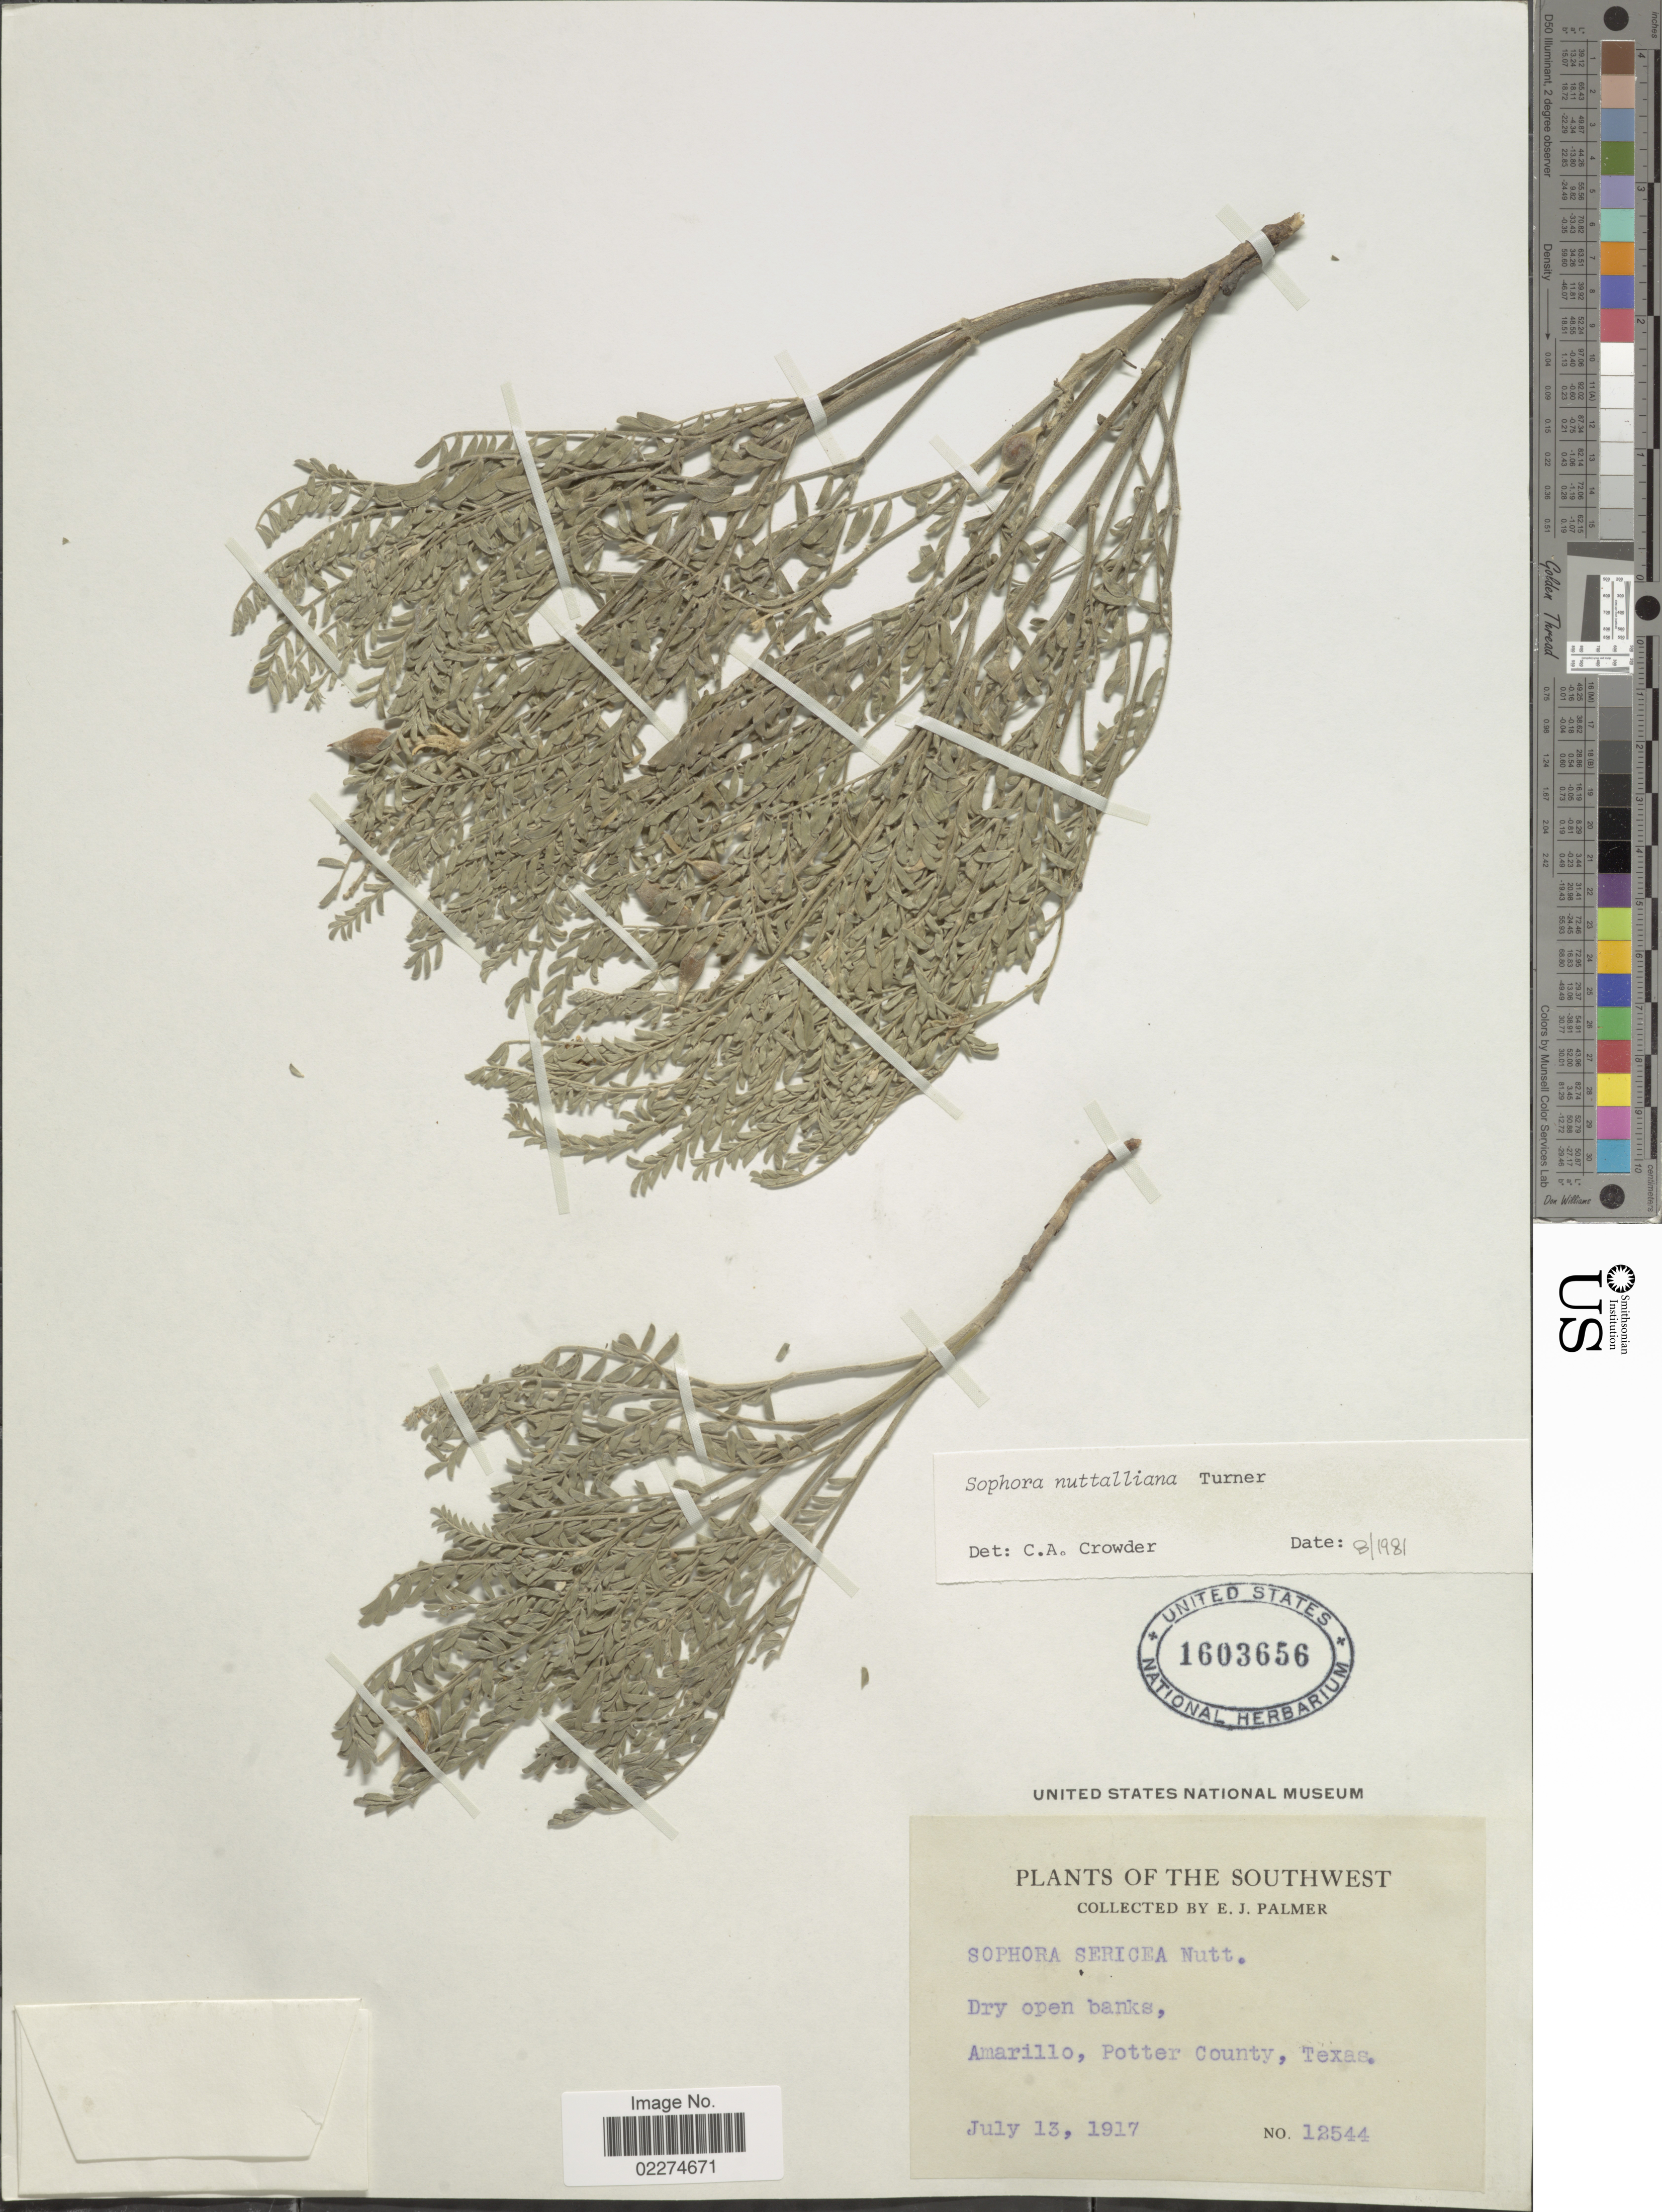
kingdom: Plantae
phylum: Tracheophyta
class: Magnoliopsida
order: Fabales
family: Fabaceae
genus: Sophora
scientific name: Sophora nuttalliana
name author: B.L. Turner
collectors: E. J. Palmer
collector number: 12544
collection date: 1917-07-13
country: United States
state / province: Texas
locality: The Southwest, Amarillo, Potter County, Texas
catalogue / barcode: US 1603656